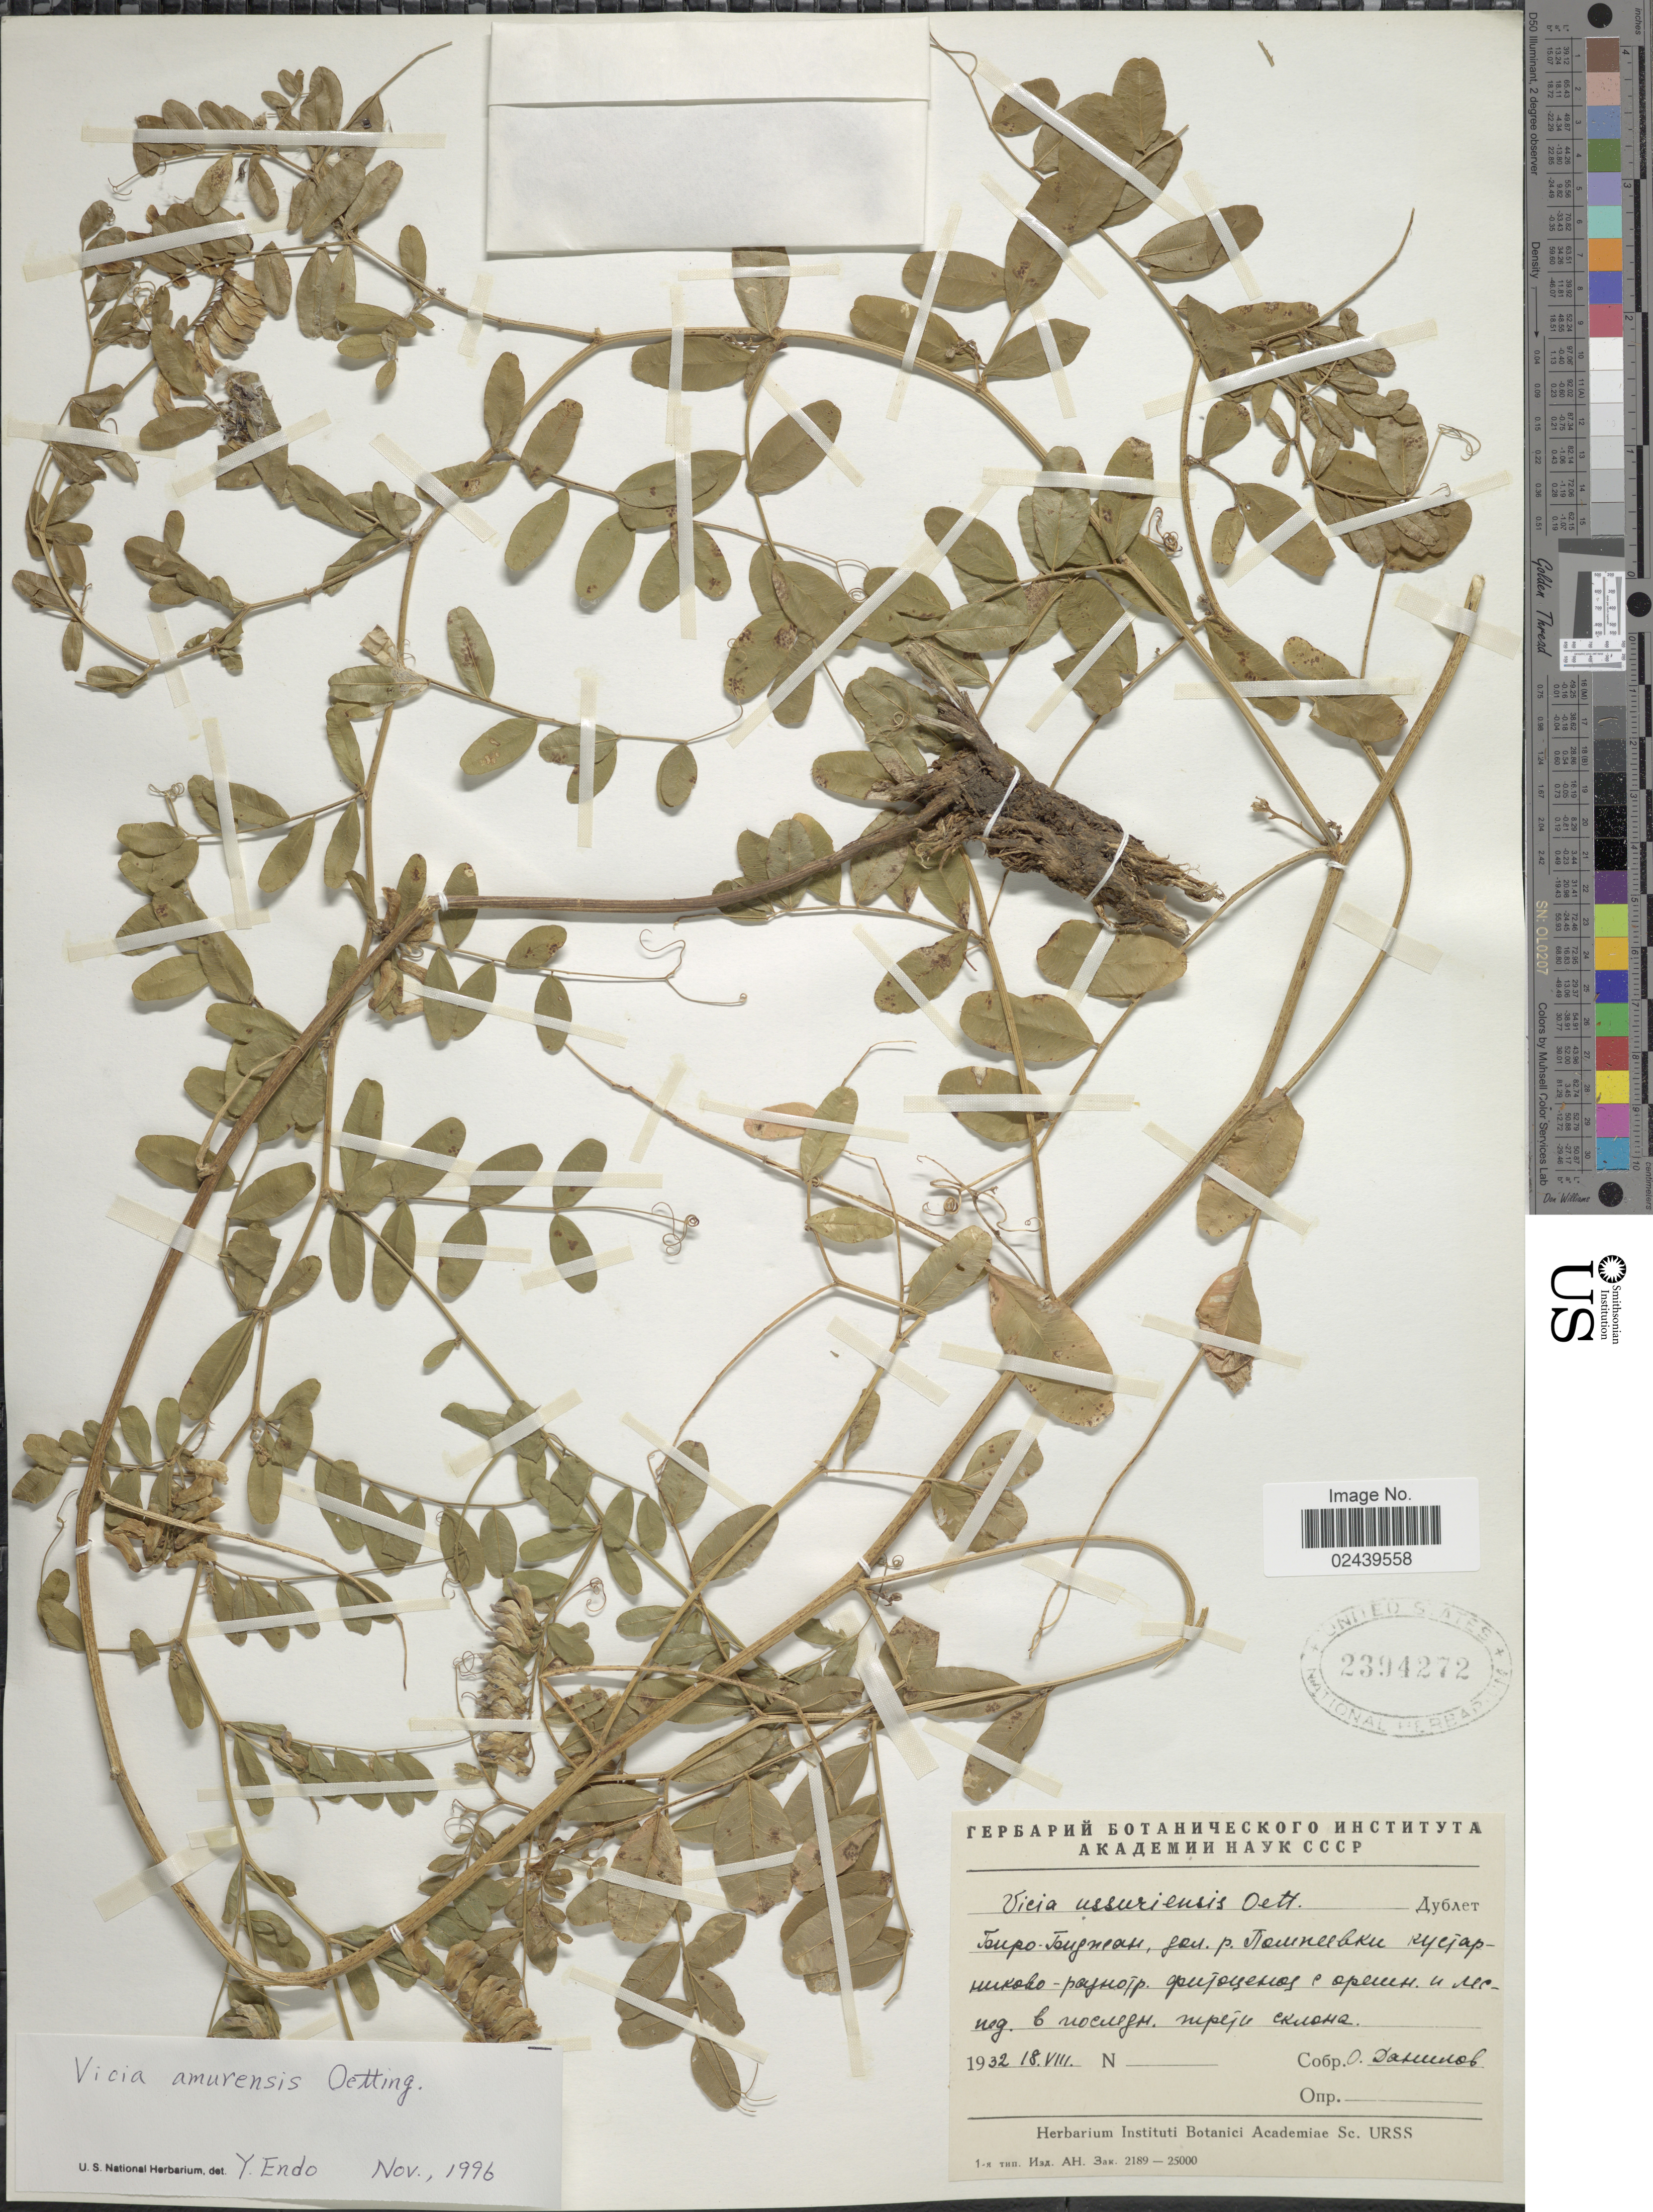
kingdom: Plantae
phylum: Tracheophyta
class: Magnoliopsida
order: Fabales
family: Fabaceae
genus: Vicia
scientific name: Vicia amurensis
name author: Oett.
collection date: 1932-08-18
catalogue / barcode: US 2394272